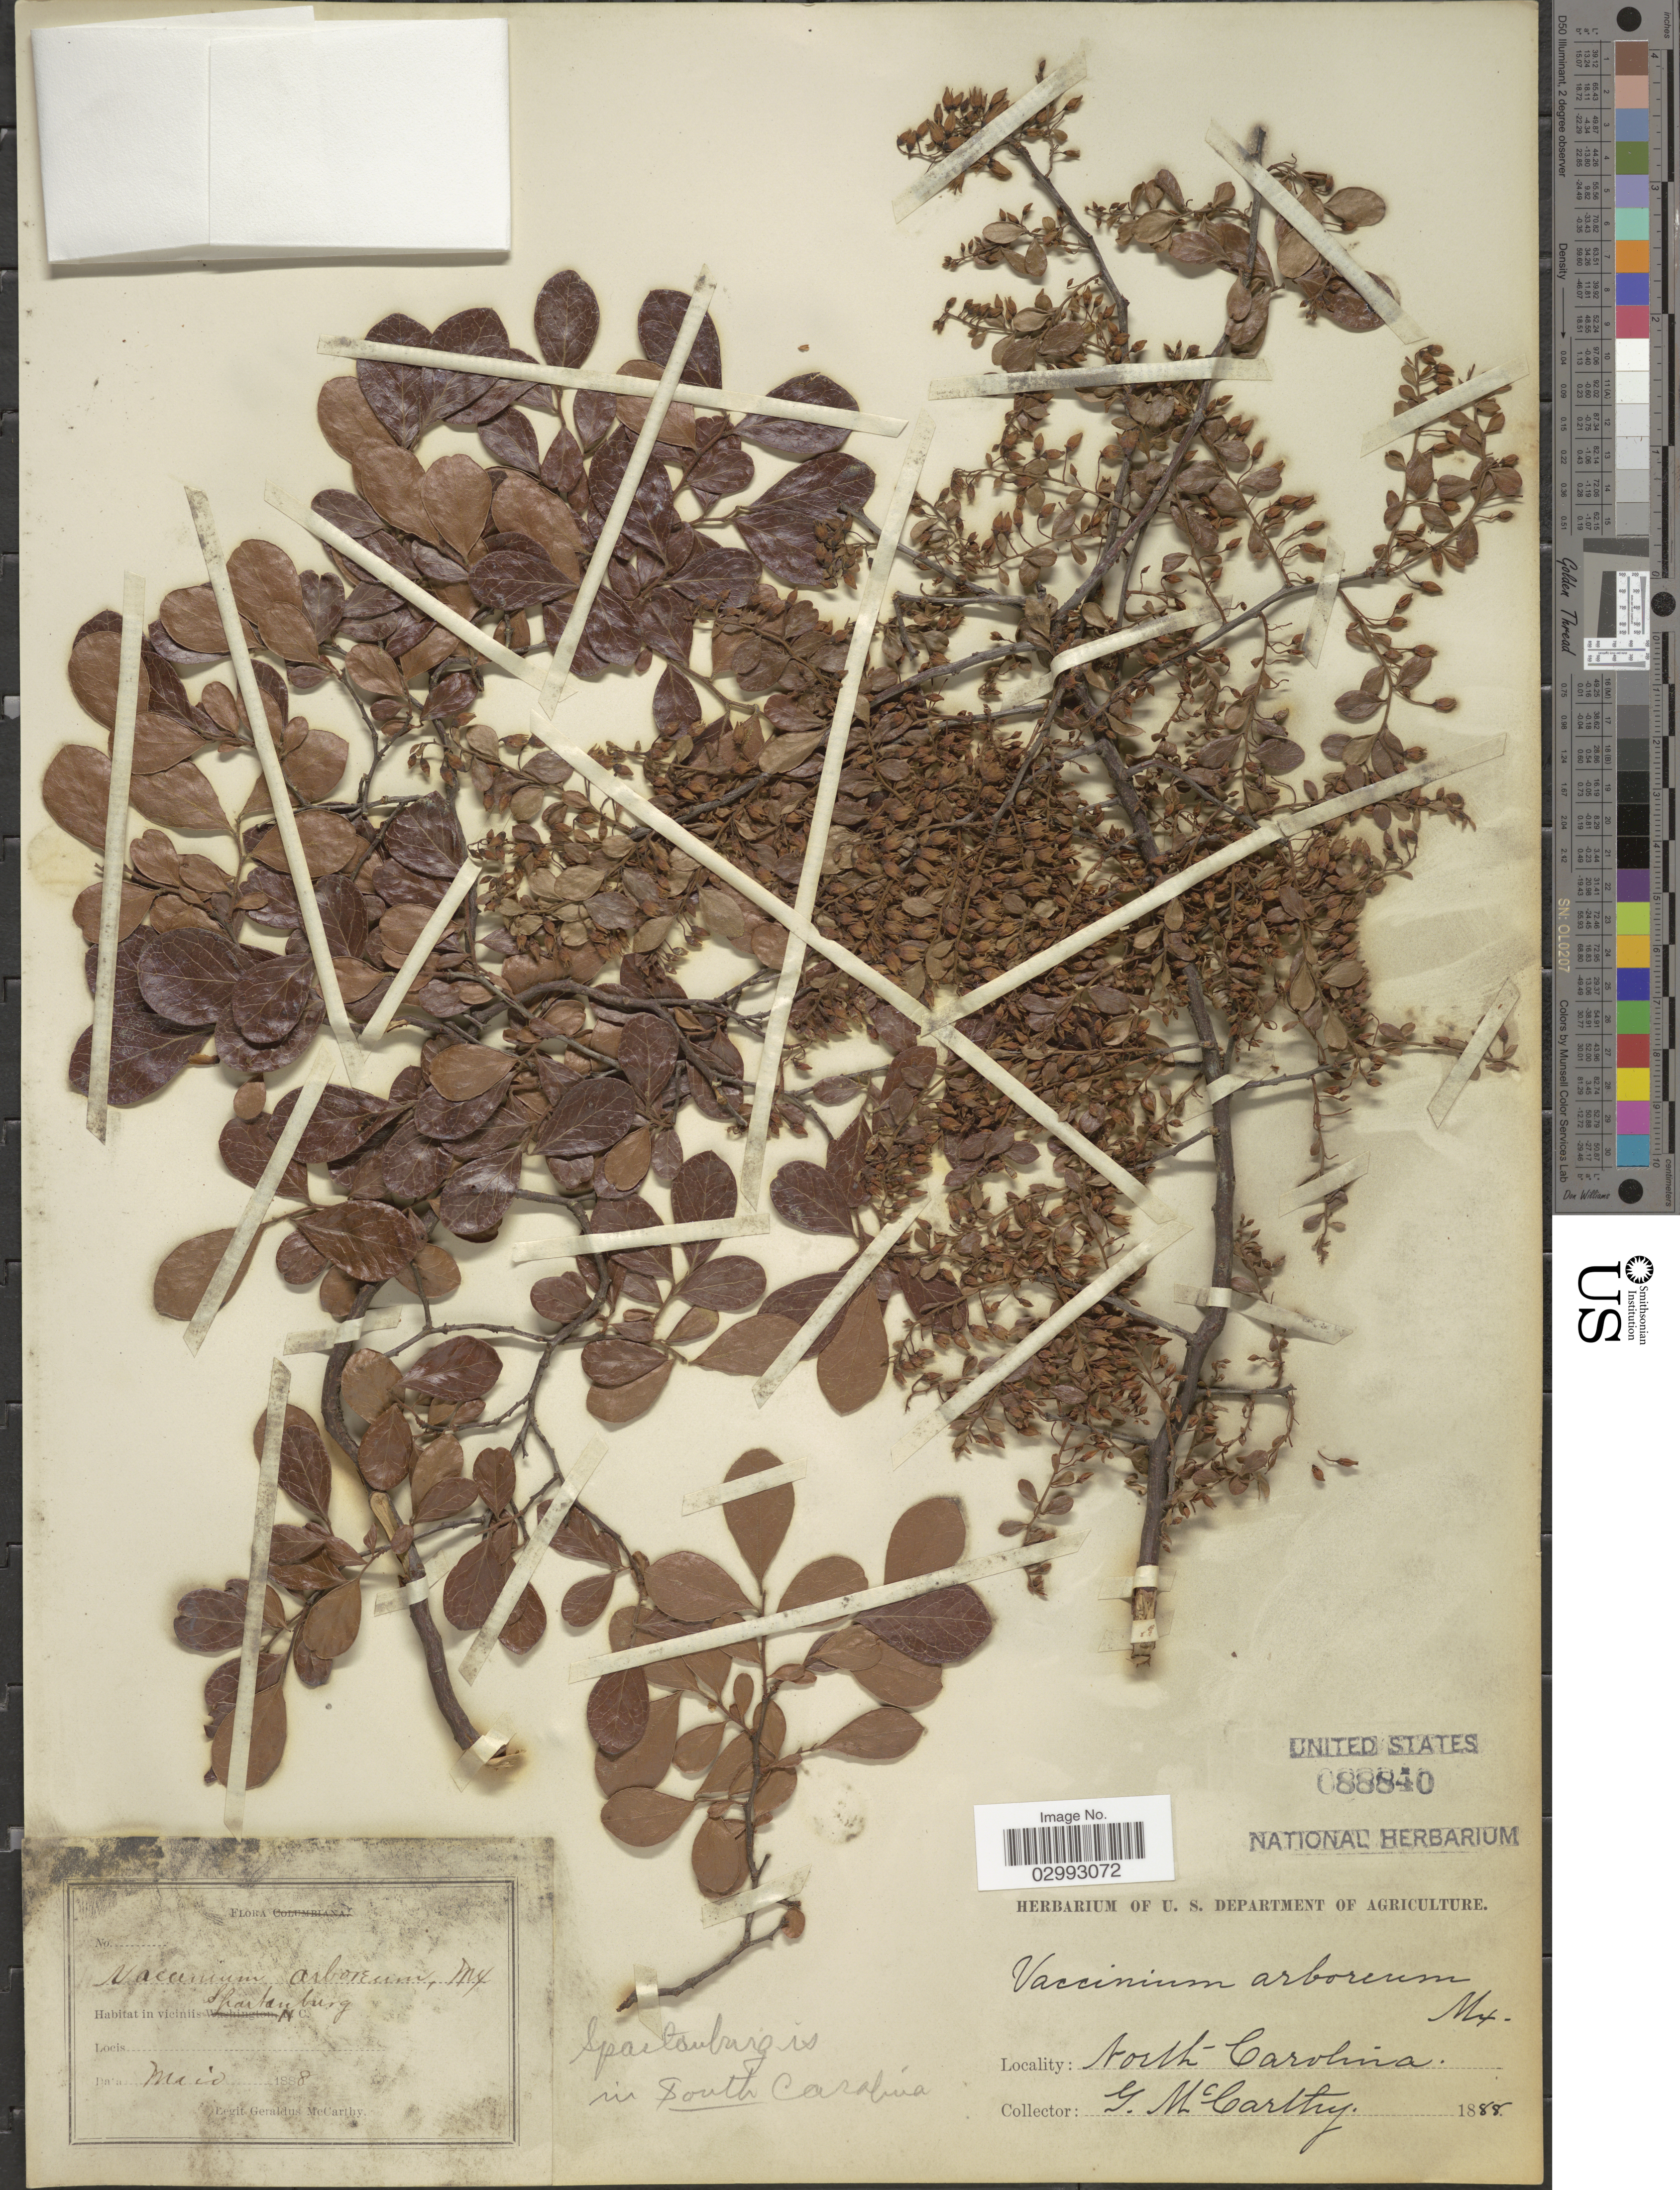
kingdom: Plantae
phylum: Tracheophyta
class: Magnoliopsida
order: Ericales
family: Ericaceae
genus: Batodendron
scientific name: Batodendron speciosum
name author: S.W. Greene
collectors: M. McCarthy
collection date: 1888-05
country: United States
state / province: South Carolina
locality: Spartanburg is in South Carolina. North Carolina. [unsure placement]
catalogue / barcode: US 88840